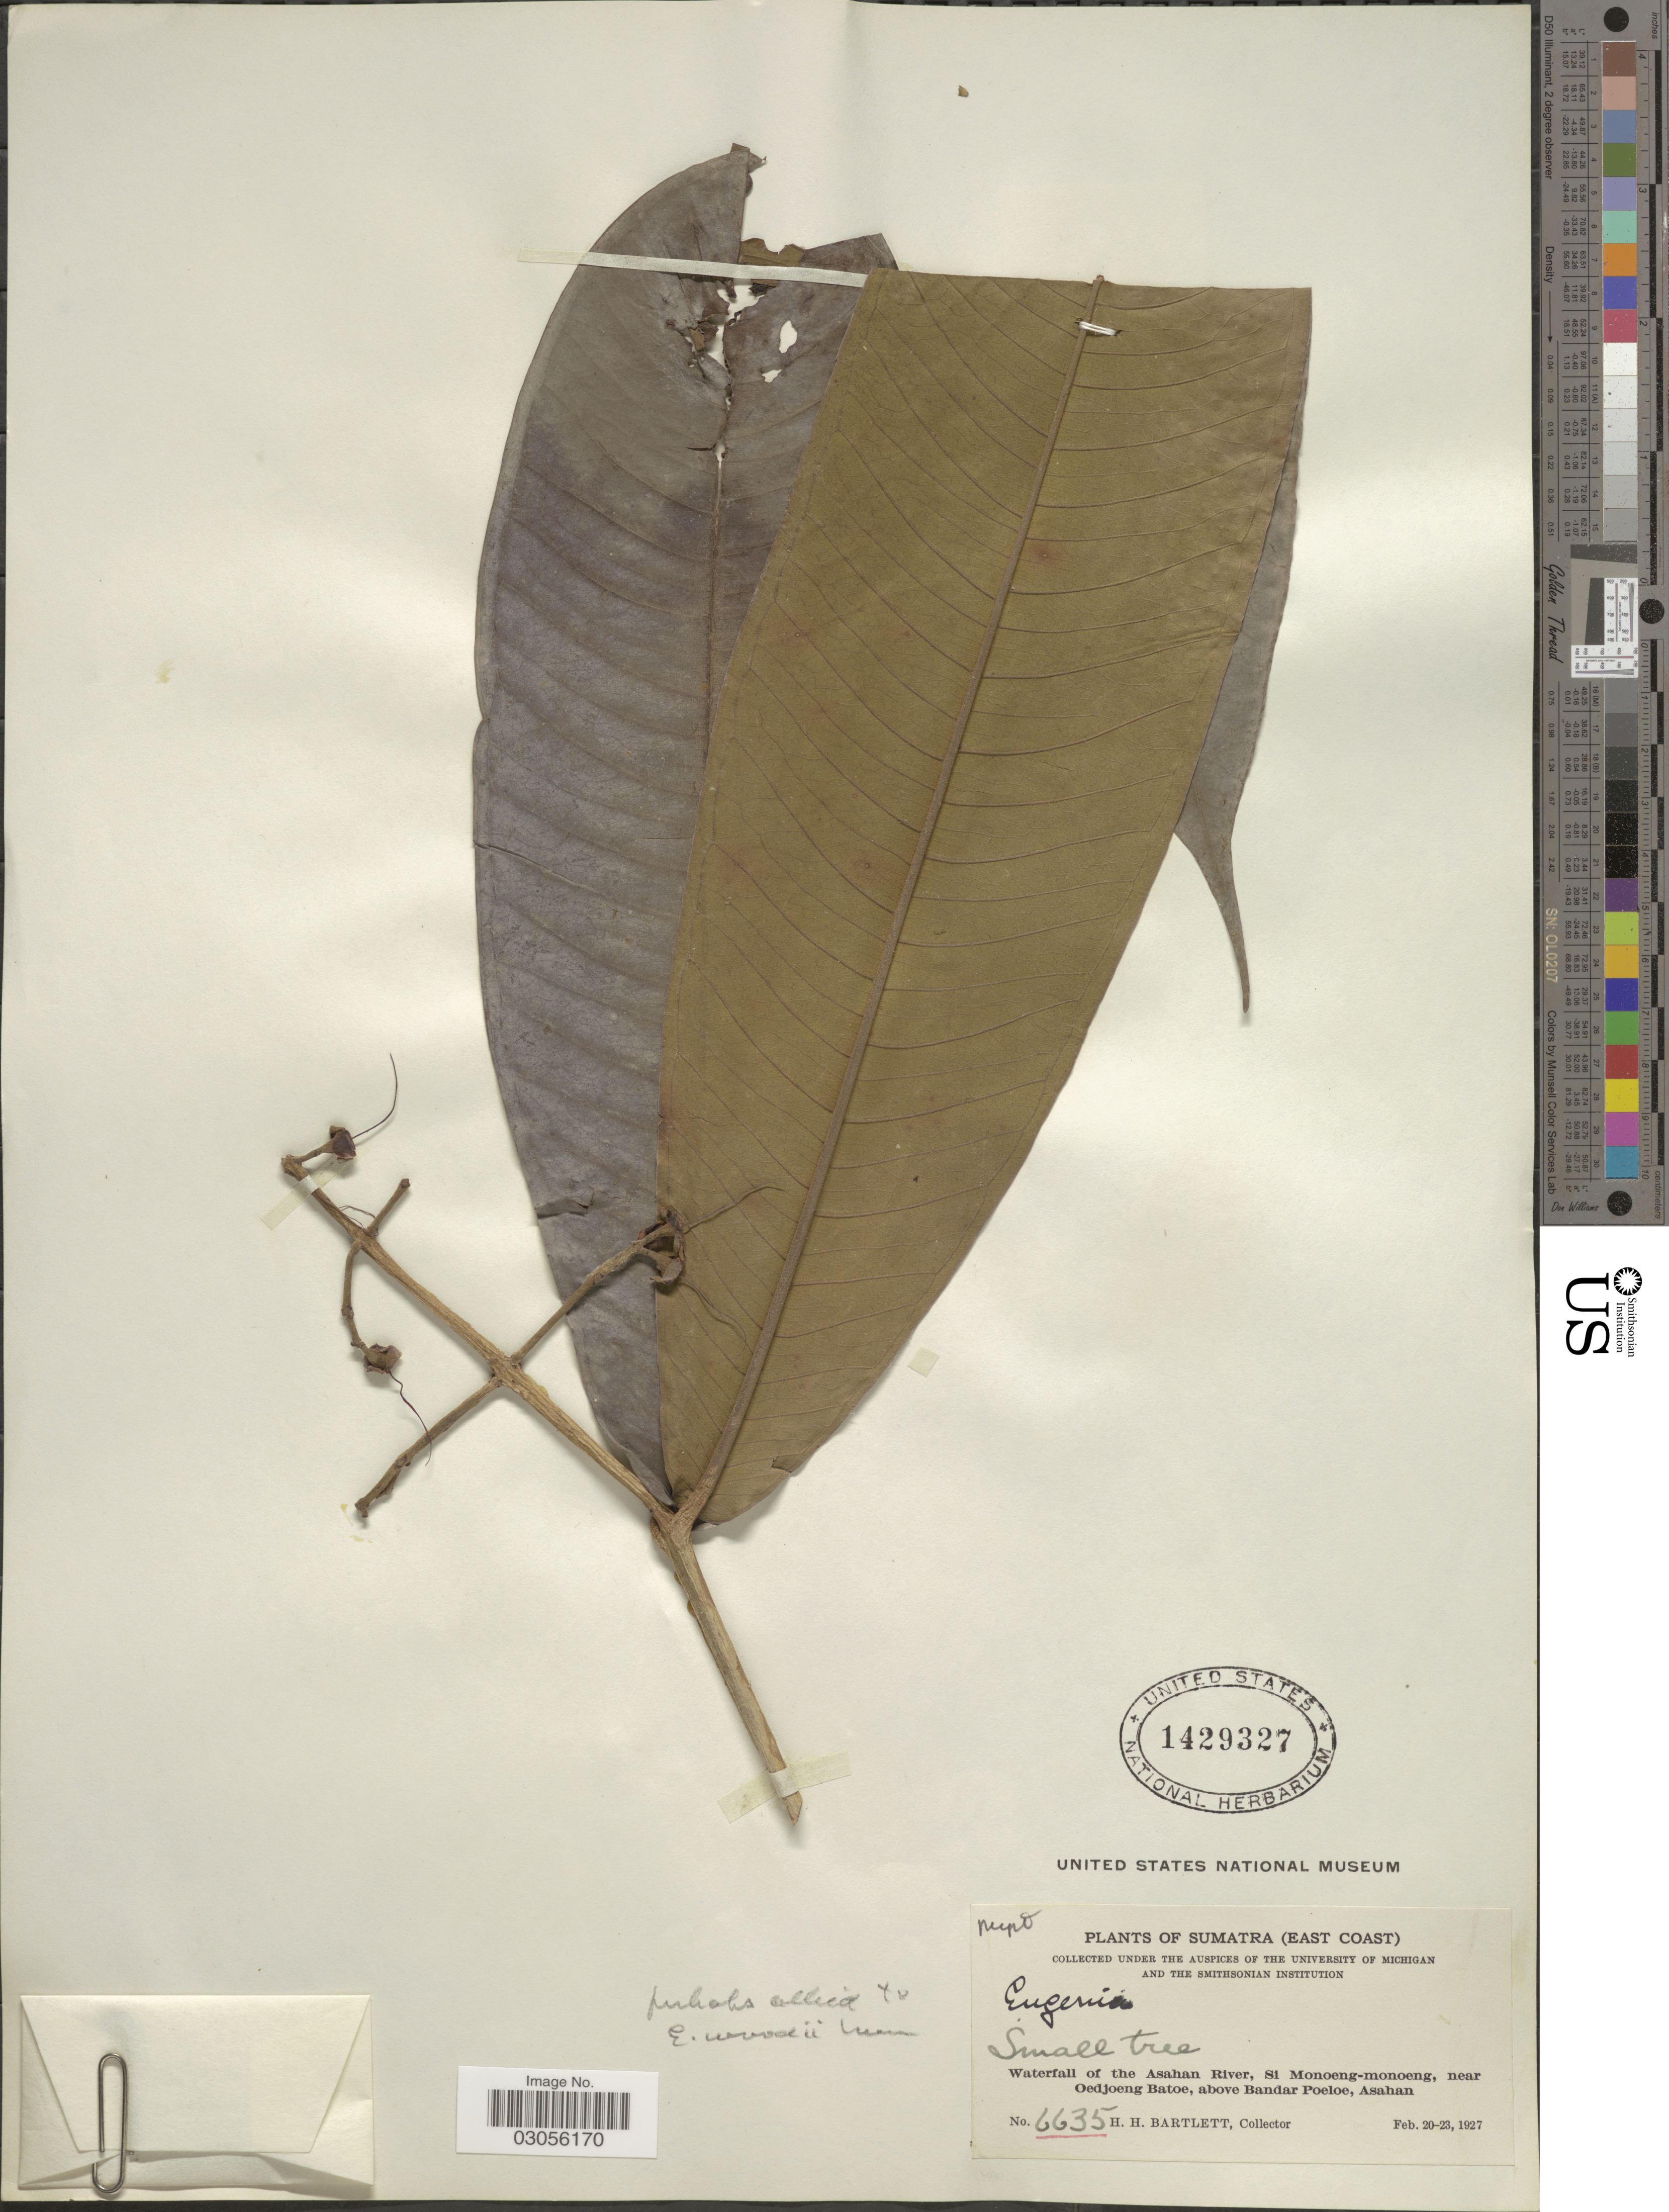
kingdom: Plantae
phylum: Tracheophyta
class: Magnoliopsida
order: Myrtales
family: Myrtaceae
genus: Syzygium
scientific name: Syzygium sp.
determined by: Strong, M. T., (US), Smithsonian Institution - National Museum of Natural History (UNITED STATES)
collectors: H. H. Bartlett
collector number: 6635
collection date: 1927-02-20/1927-02-23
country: Indonesia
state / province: Sumatra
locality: (East Coast). Waterfall of the Asahan River, Si Monoeng-monoeng, near Oedjoeng Batoe, above Bandar Poeloe, Asahan.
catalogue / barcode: US 1429327